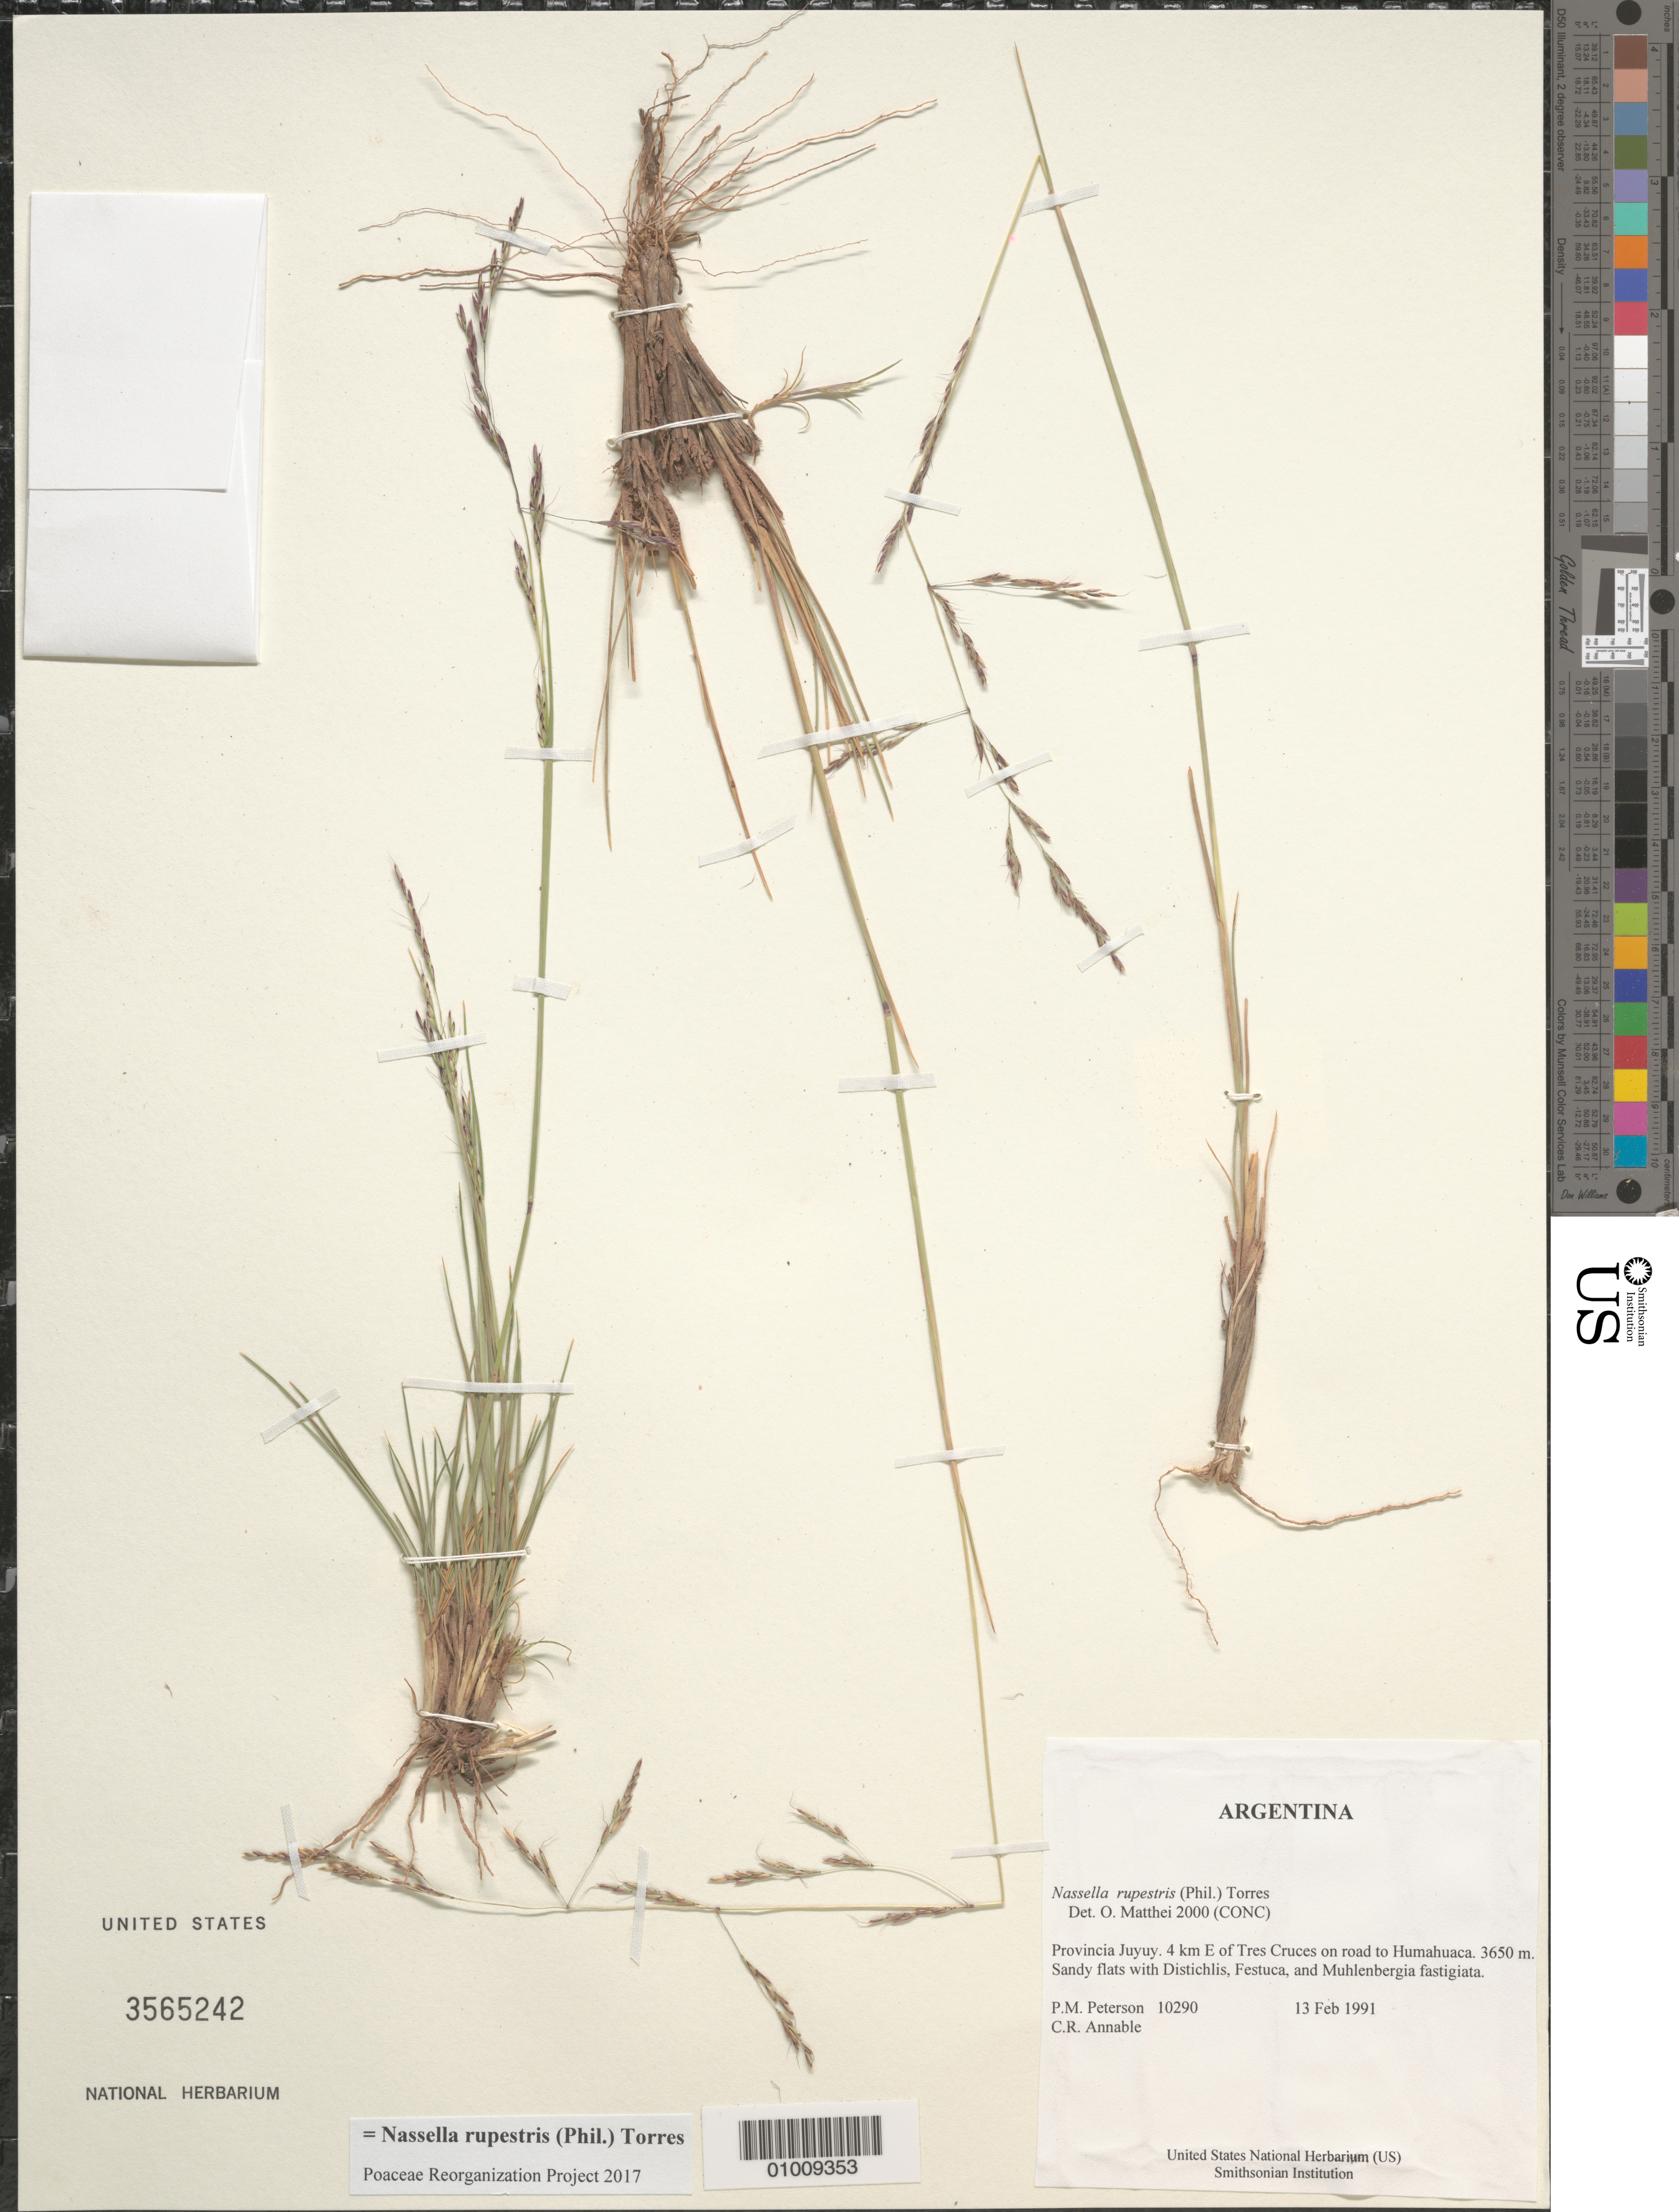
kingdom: Plantae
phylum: Tracheophyta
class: Liliopsida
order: Poales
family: Poaceae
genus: Nassella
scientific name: Nassella rupestris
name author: (Phil.) A.M. Torres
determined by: Matthei, O. R.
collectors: P. M. Peterson & C. R. Annable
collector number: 10290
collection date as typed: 13 Feb 1991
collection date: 1991-02-13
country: Argentina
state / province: Jujuy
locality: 4 km E of Tres Cruces on road to Humahuaca.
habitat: Sandy flats with Distichlis, Festuca, and Muhlenbergia fastigiata.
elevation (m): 3650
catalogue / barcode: US 3565242